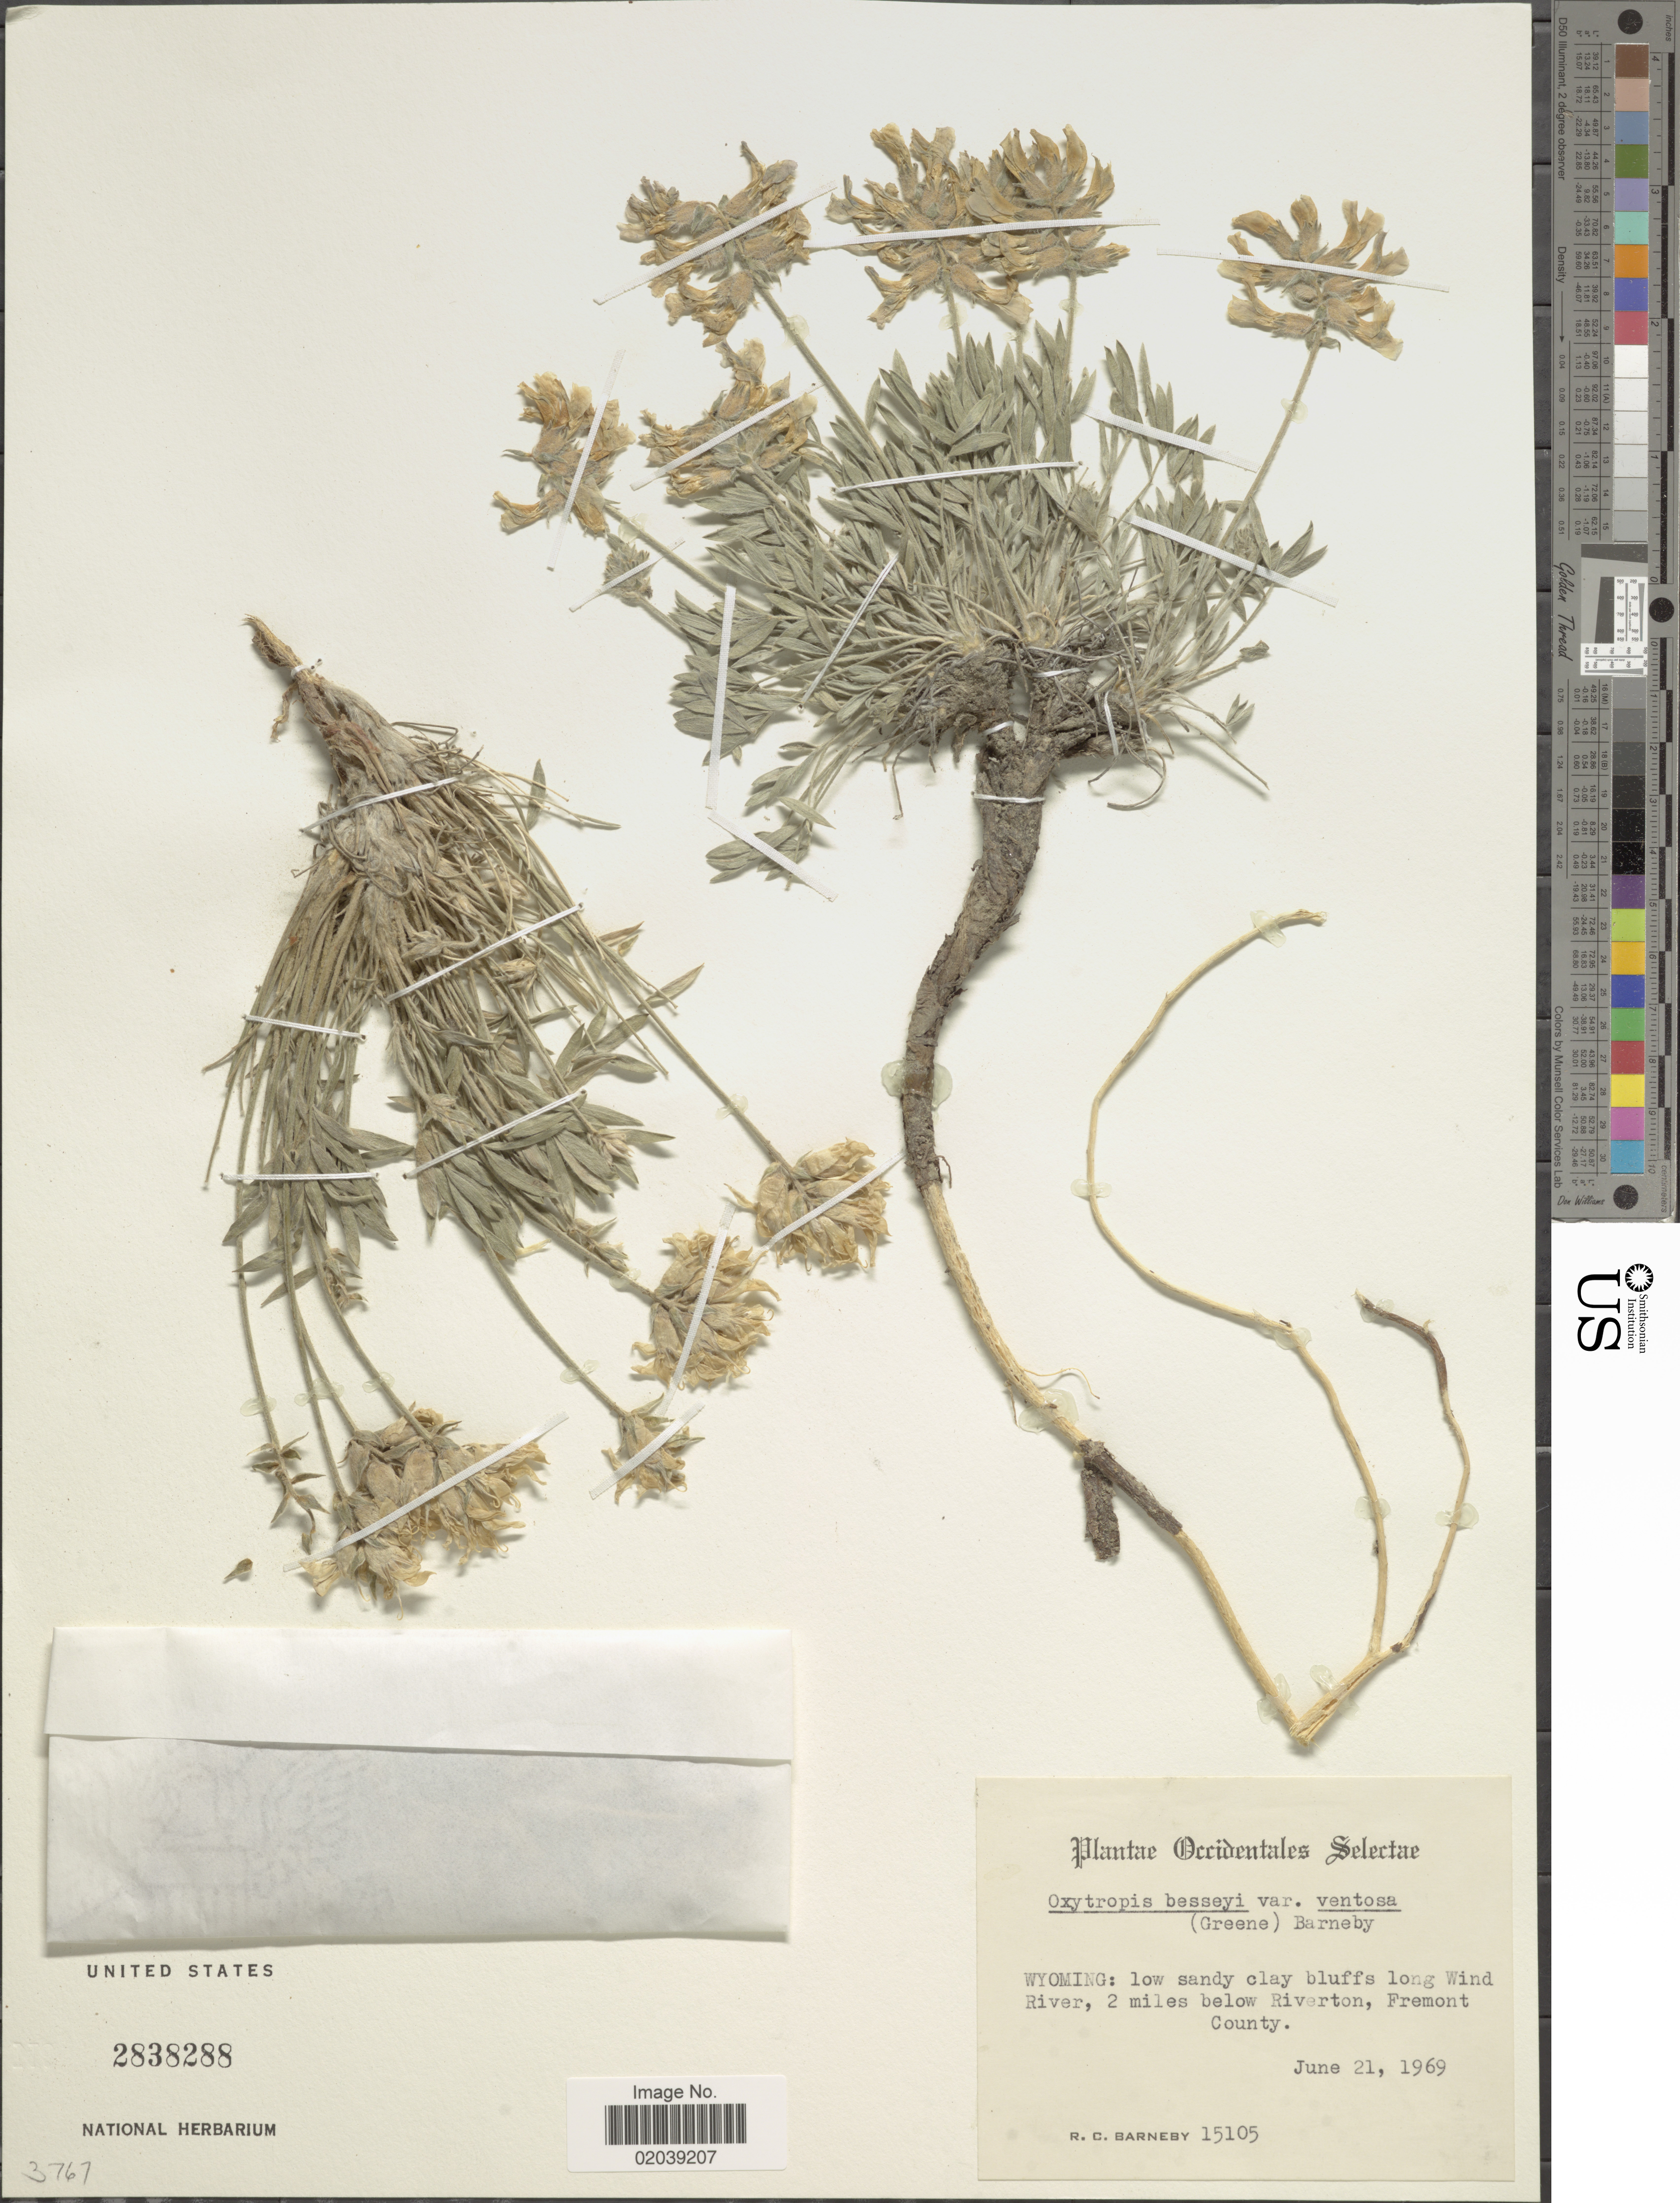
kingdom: Plantae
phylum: Tracheophyta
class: Magnoliopsida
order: Fabales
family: Fabaceae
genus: Oxytropis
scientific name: Oxytropis besseyi var. ventosa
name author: (Greene) Barneby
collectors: R. C. Barneby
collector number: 15105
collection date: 1969-06-21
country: United States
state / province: Wyoming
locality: Low sandy clay bluff long Wild River, 2 miles below Riverton, Fremont County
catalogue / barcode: US 2838288